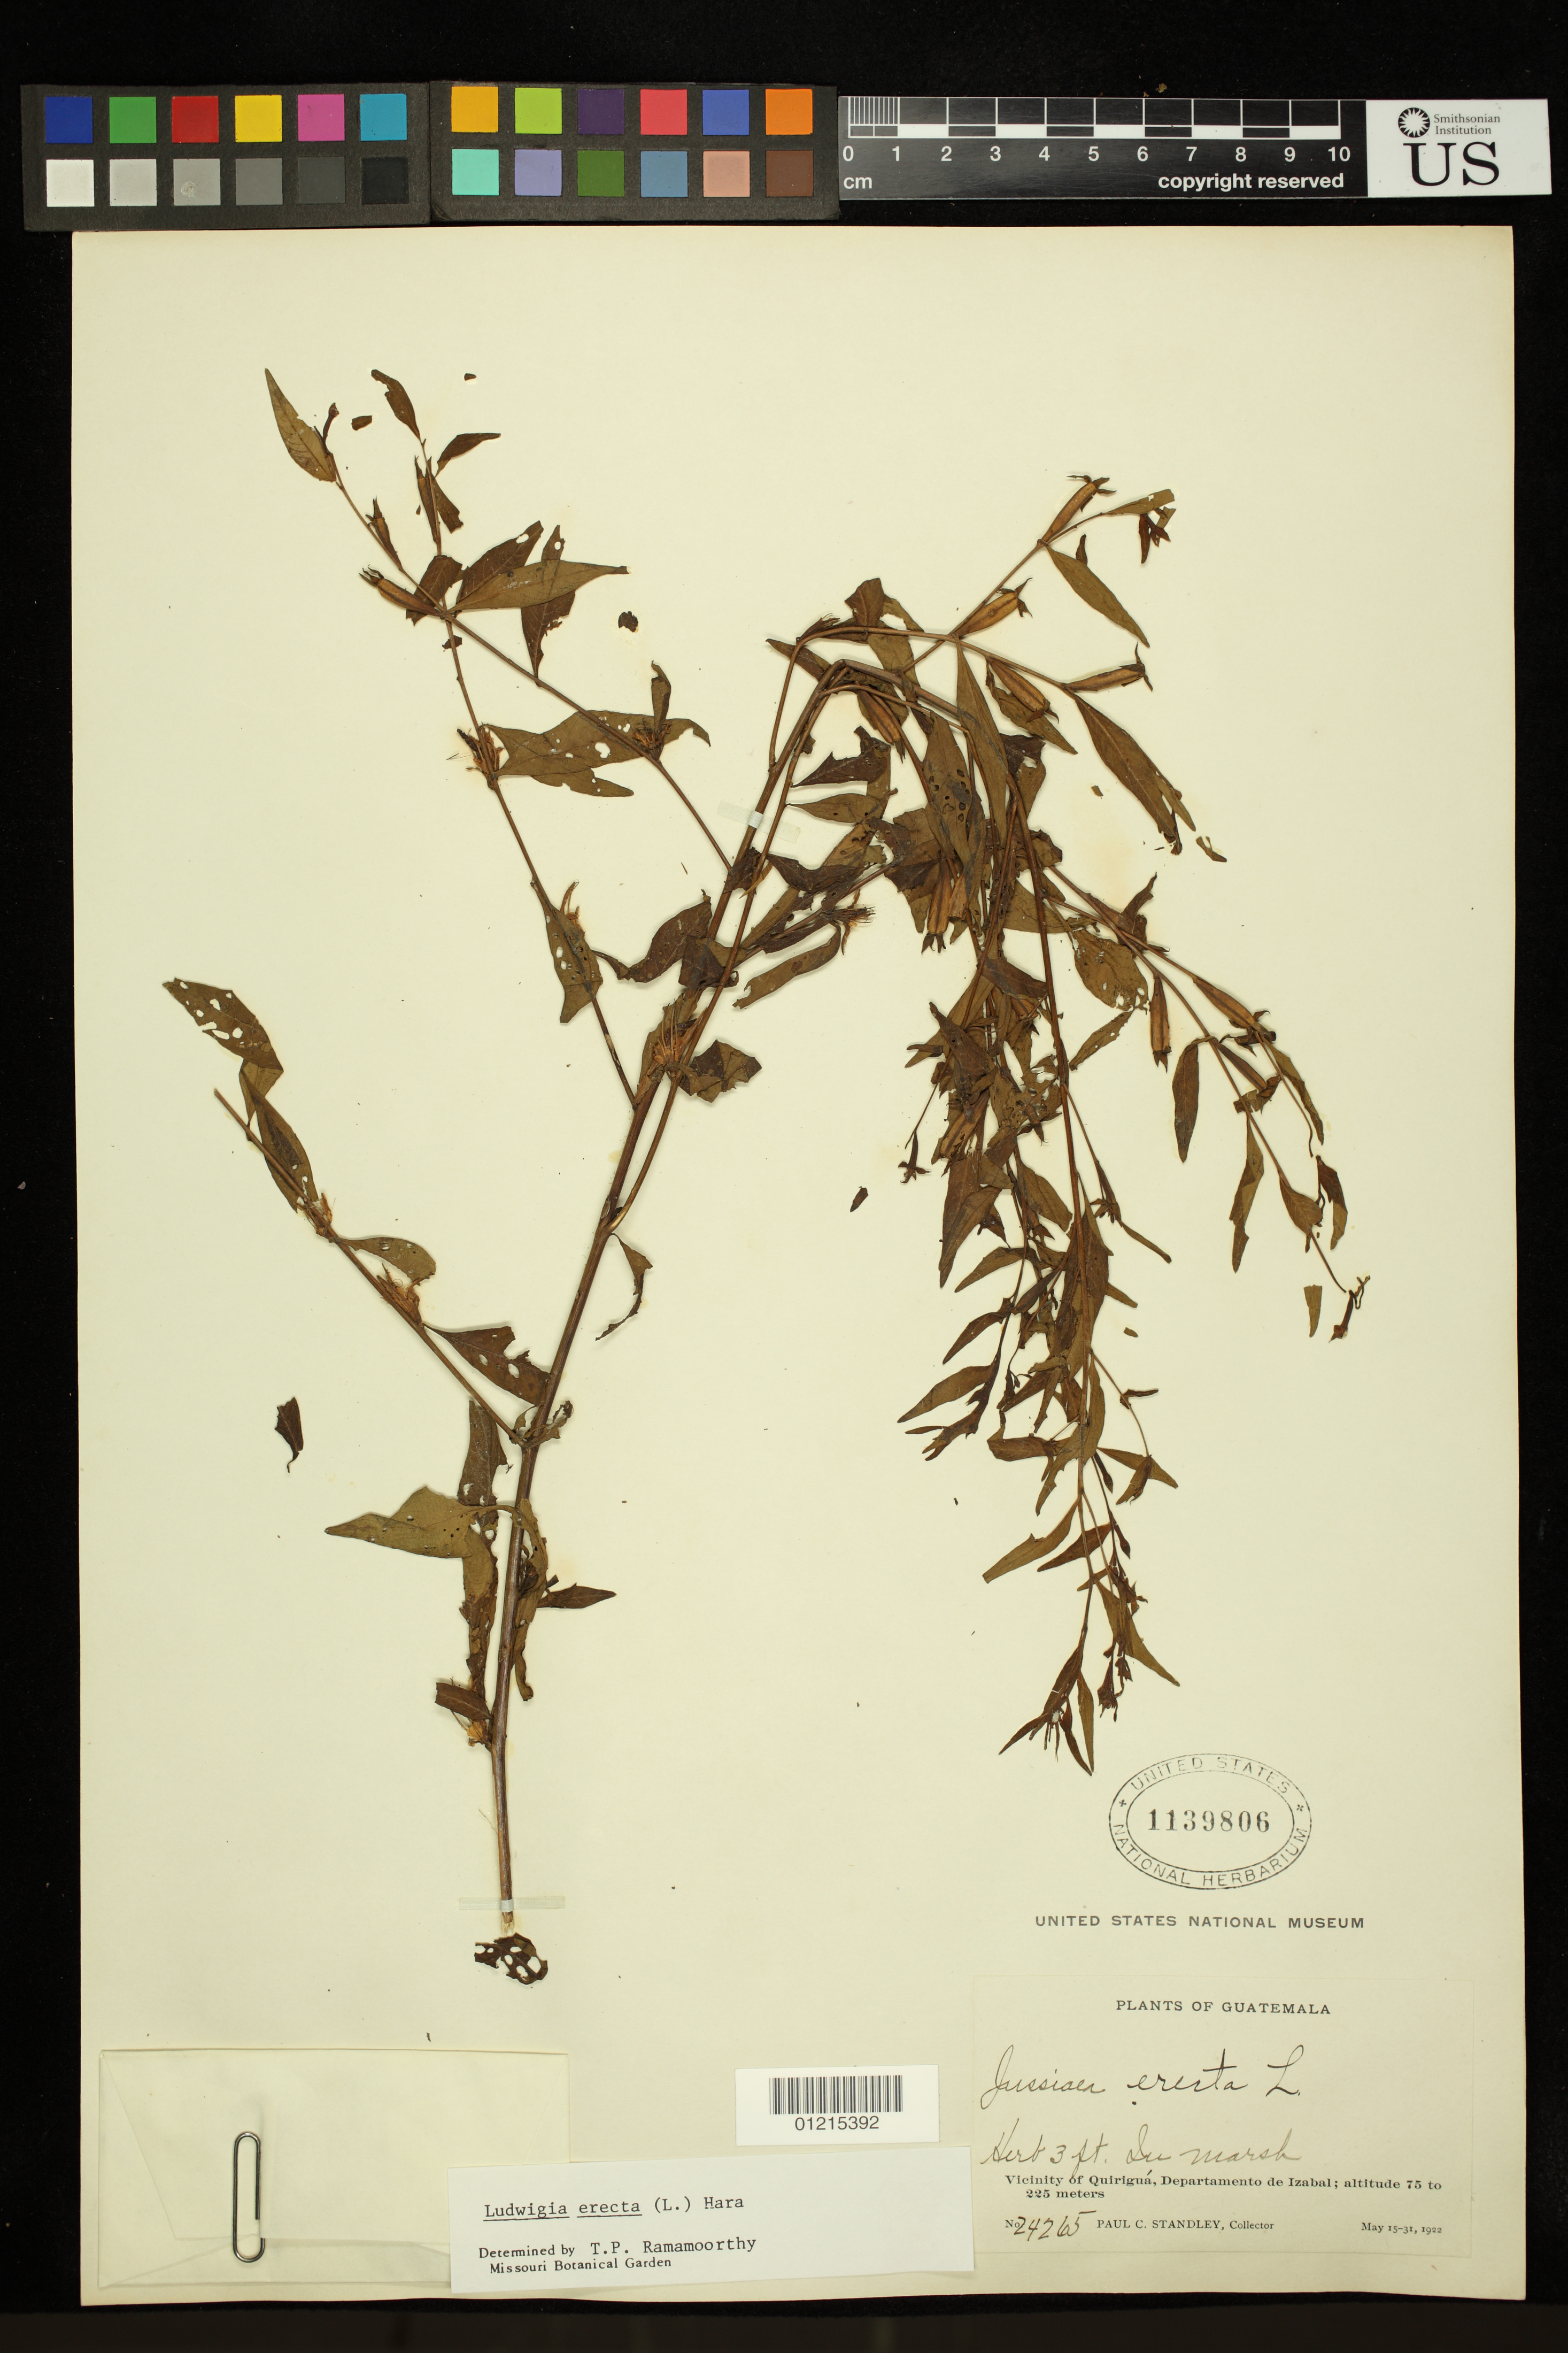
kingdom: Plantae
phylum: Tracheophyta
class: Magnoliopsida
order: Myrtales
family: Onagraceae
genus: Ludwigia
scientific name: Ludwigia erecta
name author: (L.) H. Hara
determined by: Ramamoorthy, T. P.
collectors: P. C. Standley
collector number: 24265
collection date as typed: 15 May 1922 to 31 Mar 1922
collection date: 1922-03-31/1922-05-15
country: Guatemala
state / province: Izabal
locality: Vicinity of Quiriguá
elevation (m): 75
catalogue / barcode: US 1139806